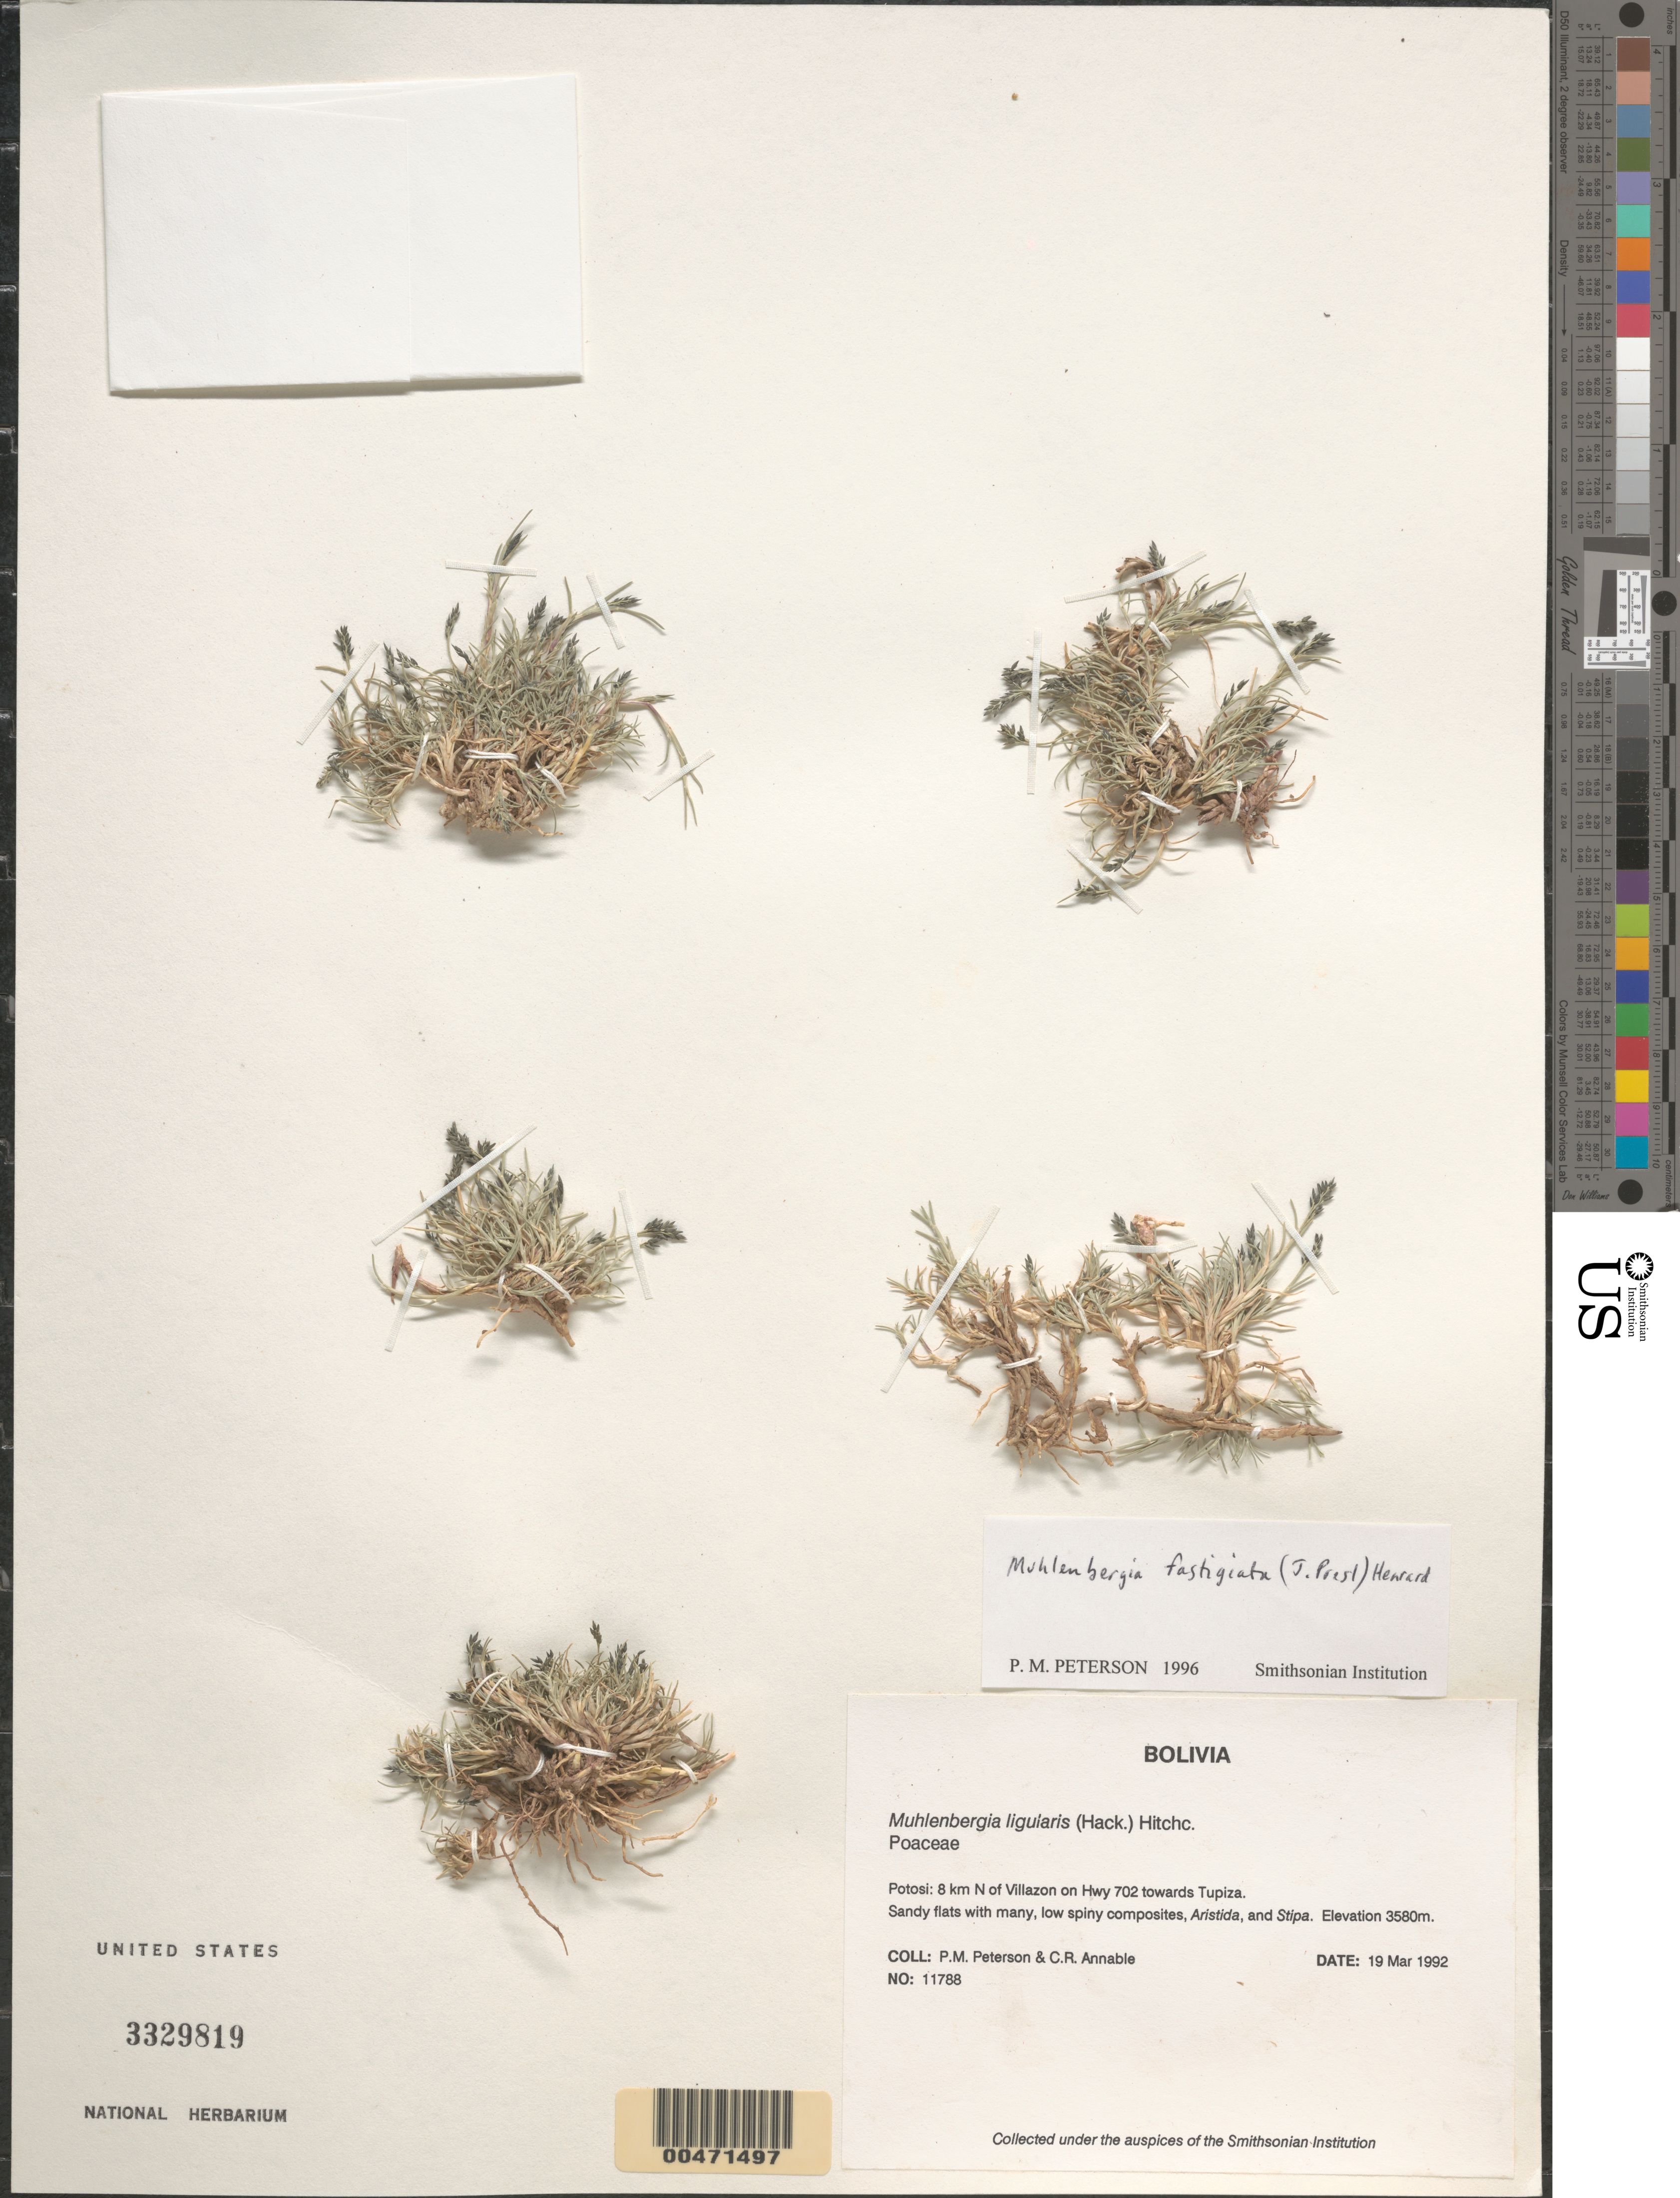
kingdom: Plantae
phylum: Tracheophyta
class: Liliopsida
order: Poales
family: Poaceae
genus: Muhlenbergia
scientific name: Muhlenbergia ligularis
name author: (Hack.) Hitchc.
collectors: P. M. Peterson & C. R. Annable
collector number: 11788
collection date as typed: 19 Mar 1992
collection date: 1992-03-19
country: Bolivia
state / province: Potosí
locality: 8 km N of Villazon on Hwy 702 towards Tupiza.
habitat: Sandy flats with many, low spiny composites, Aristida, and Stipa.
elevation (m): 3580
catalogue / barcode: US 3329819